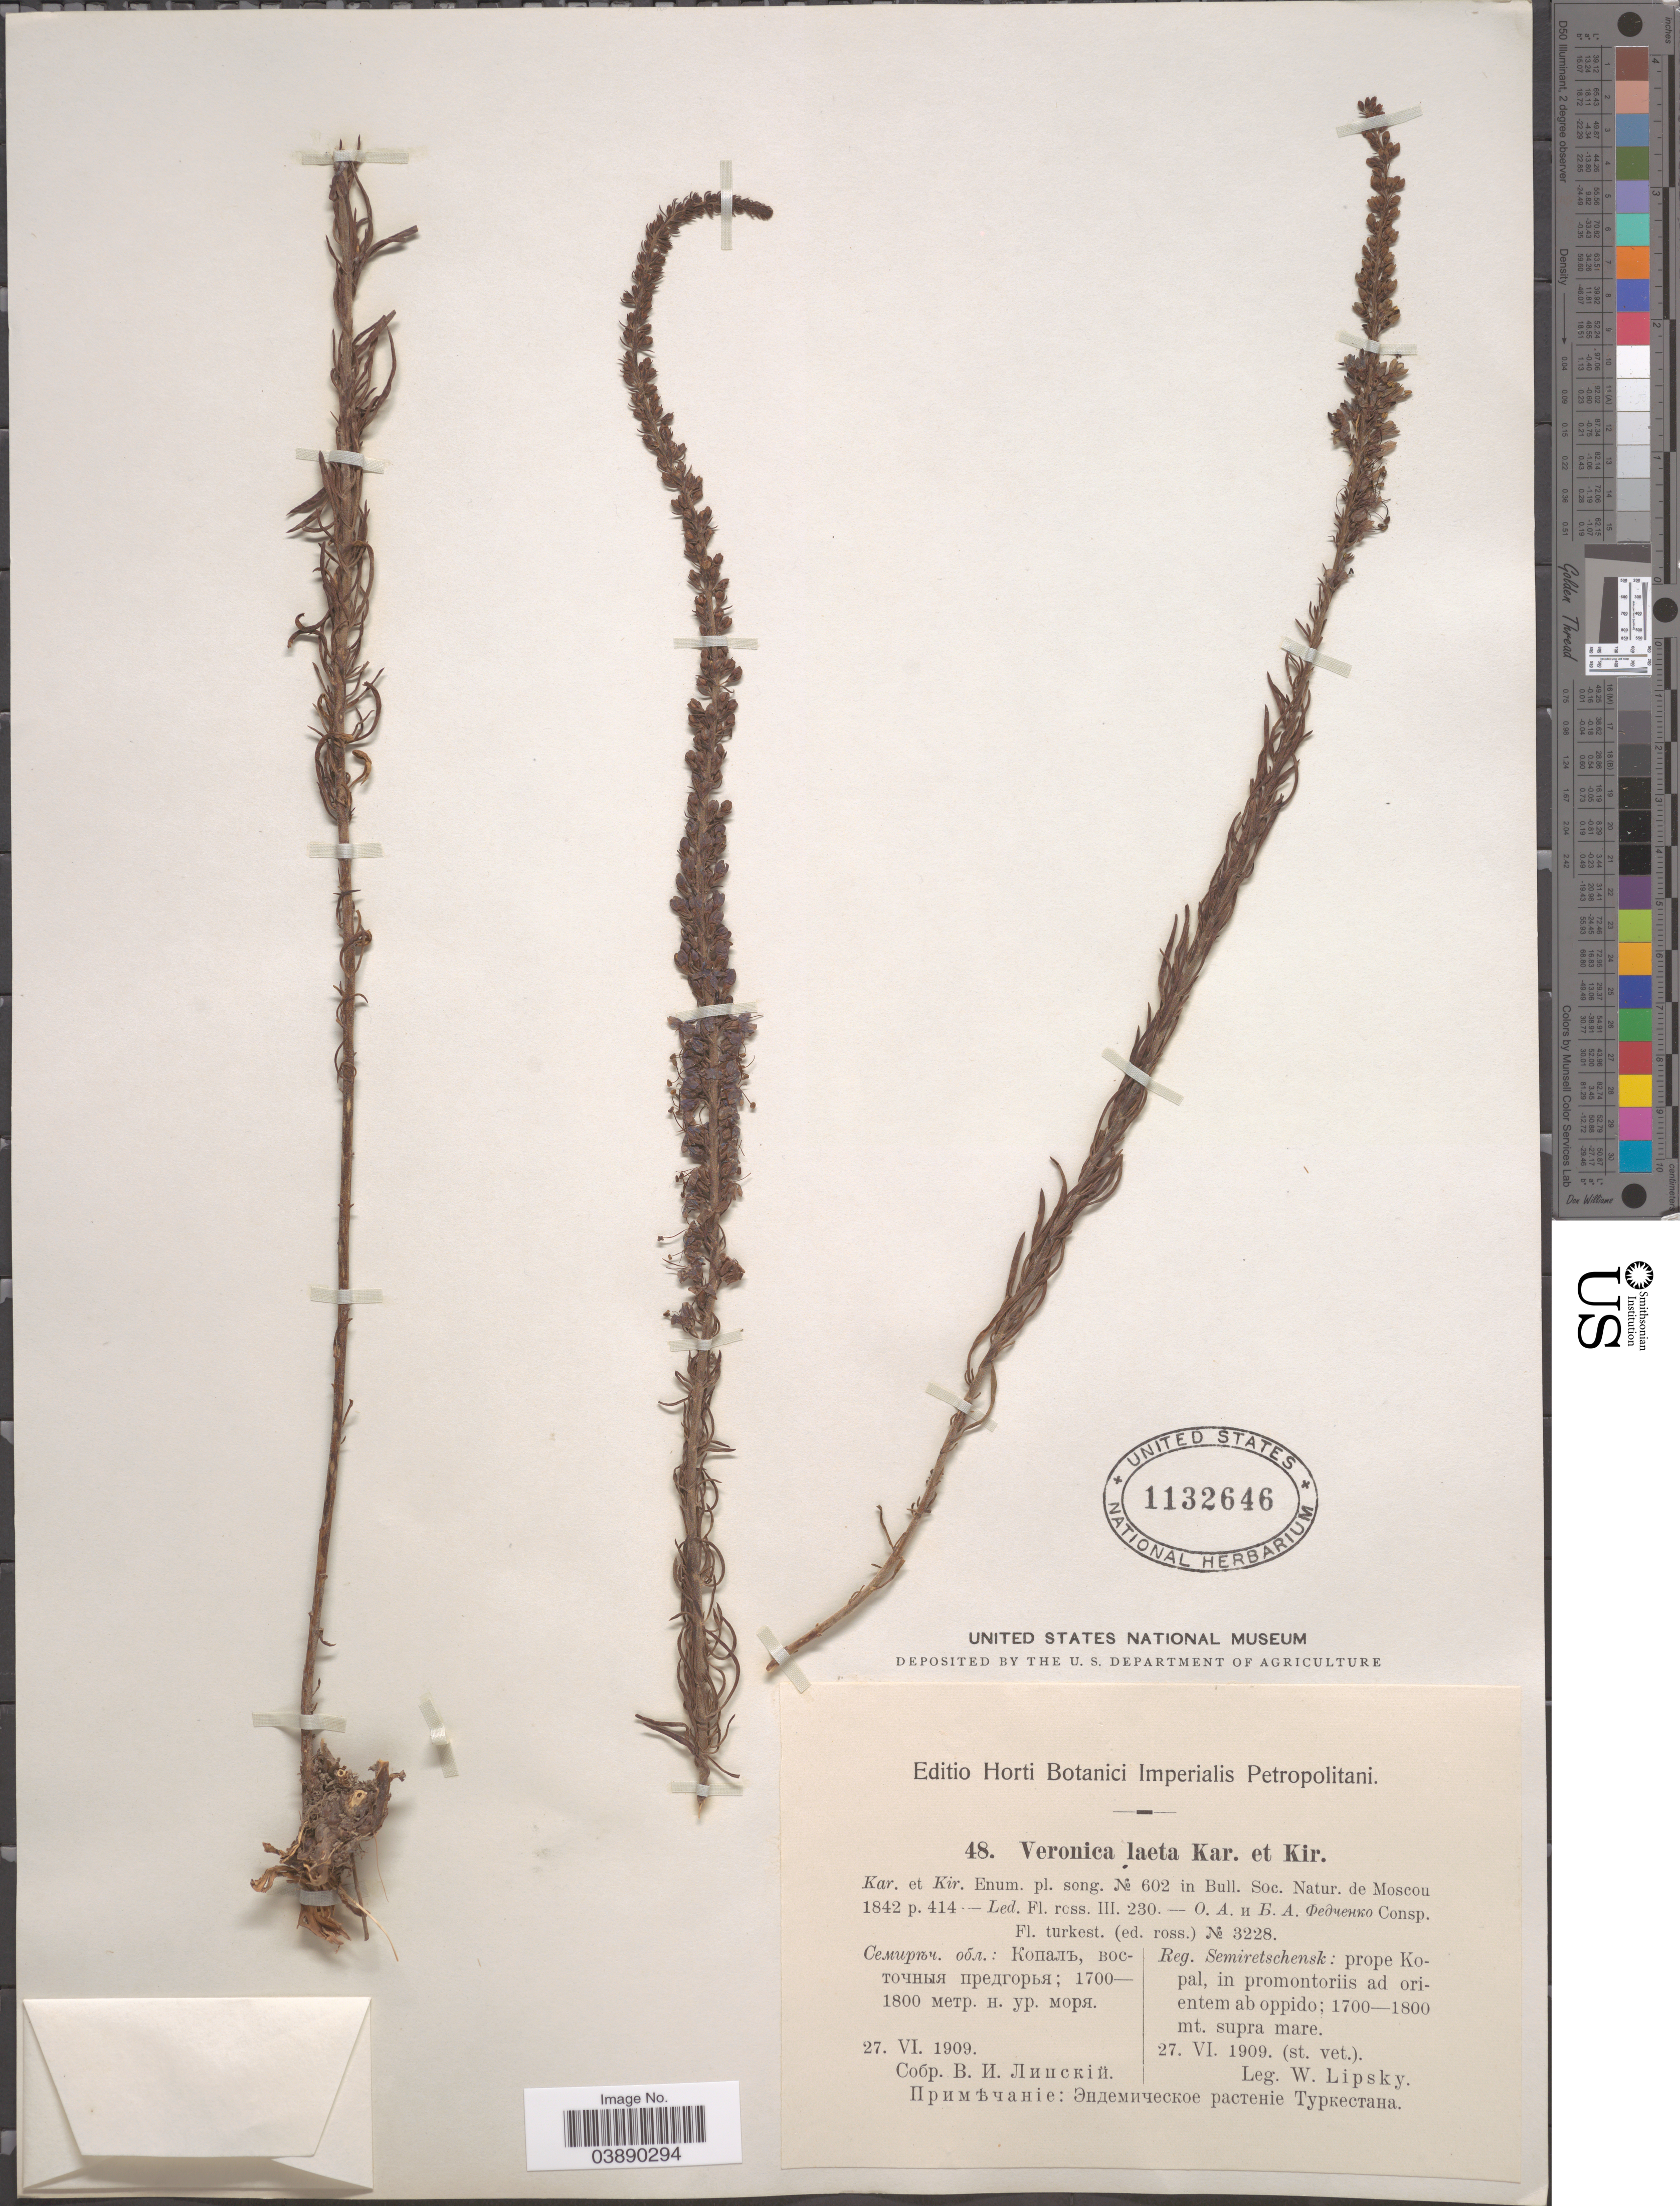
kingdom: Plantae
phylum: Tracheophyta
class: Magnoliopsida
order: Lamiales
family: Plantaginaceae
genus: Veronica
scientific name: Veronica pinnata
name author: L.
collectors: W. Lipsky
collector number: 48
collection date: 1909-04-27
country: Kazakhstan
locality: Reg. Semiretschensk: prope Kopal, in promontoriis ad orientem ab oppido.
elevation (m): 1700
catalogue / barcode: US 1132646